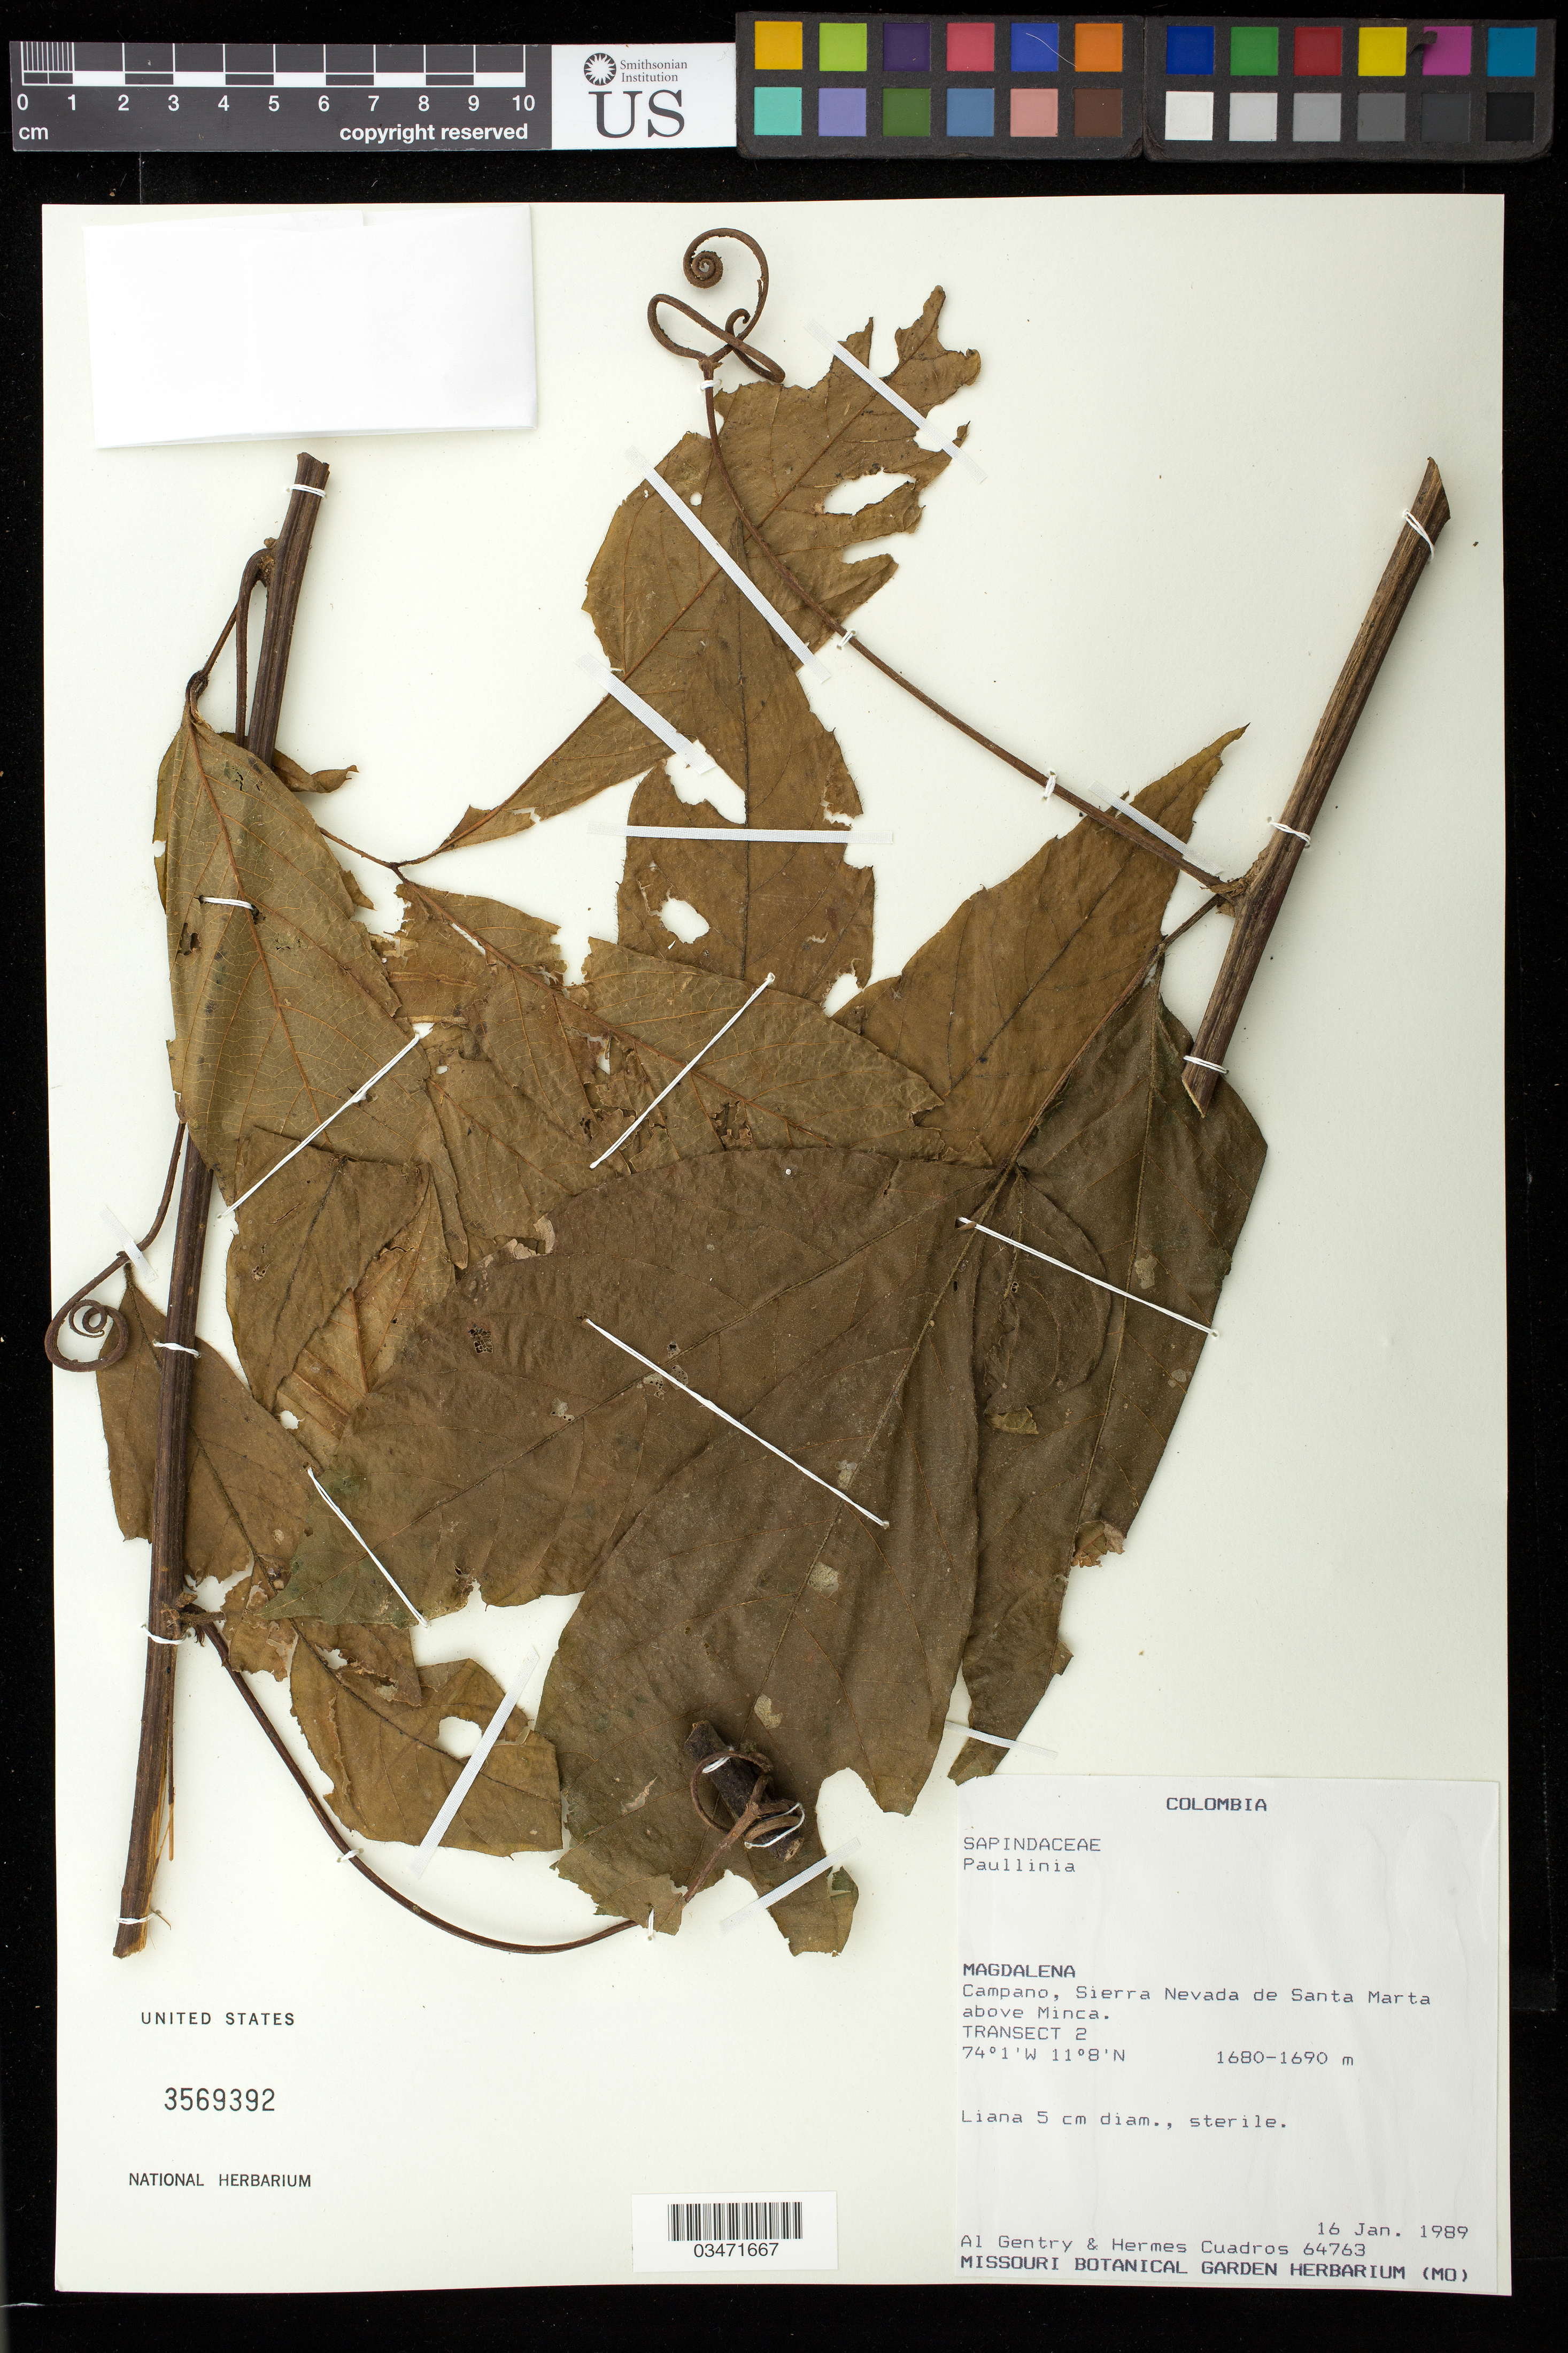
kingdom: Plantae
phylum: Tracheophyta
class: Magnoliopsida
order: Sapindales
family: Sapindaceae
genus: Paullinia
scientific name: Paullinia sp.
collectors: A. H. Gentry & H. Cuadros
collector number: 64763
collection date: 1989-01-16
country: Colombia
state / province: Magdalena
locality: Campano, Sierra Nevada de Santa Marta above Minca. Transect 2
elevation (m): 1690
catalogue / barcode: US 3569392